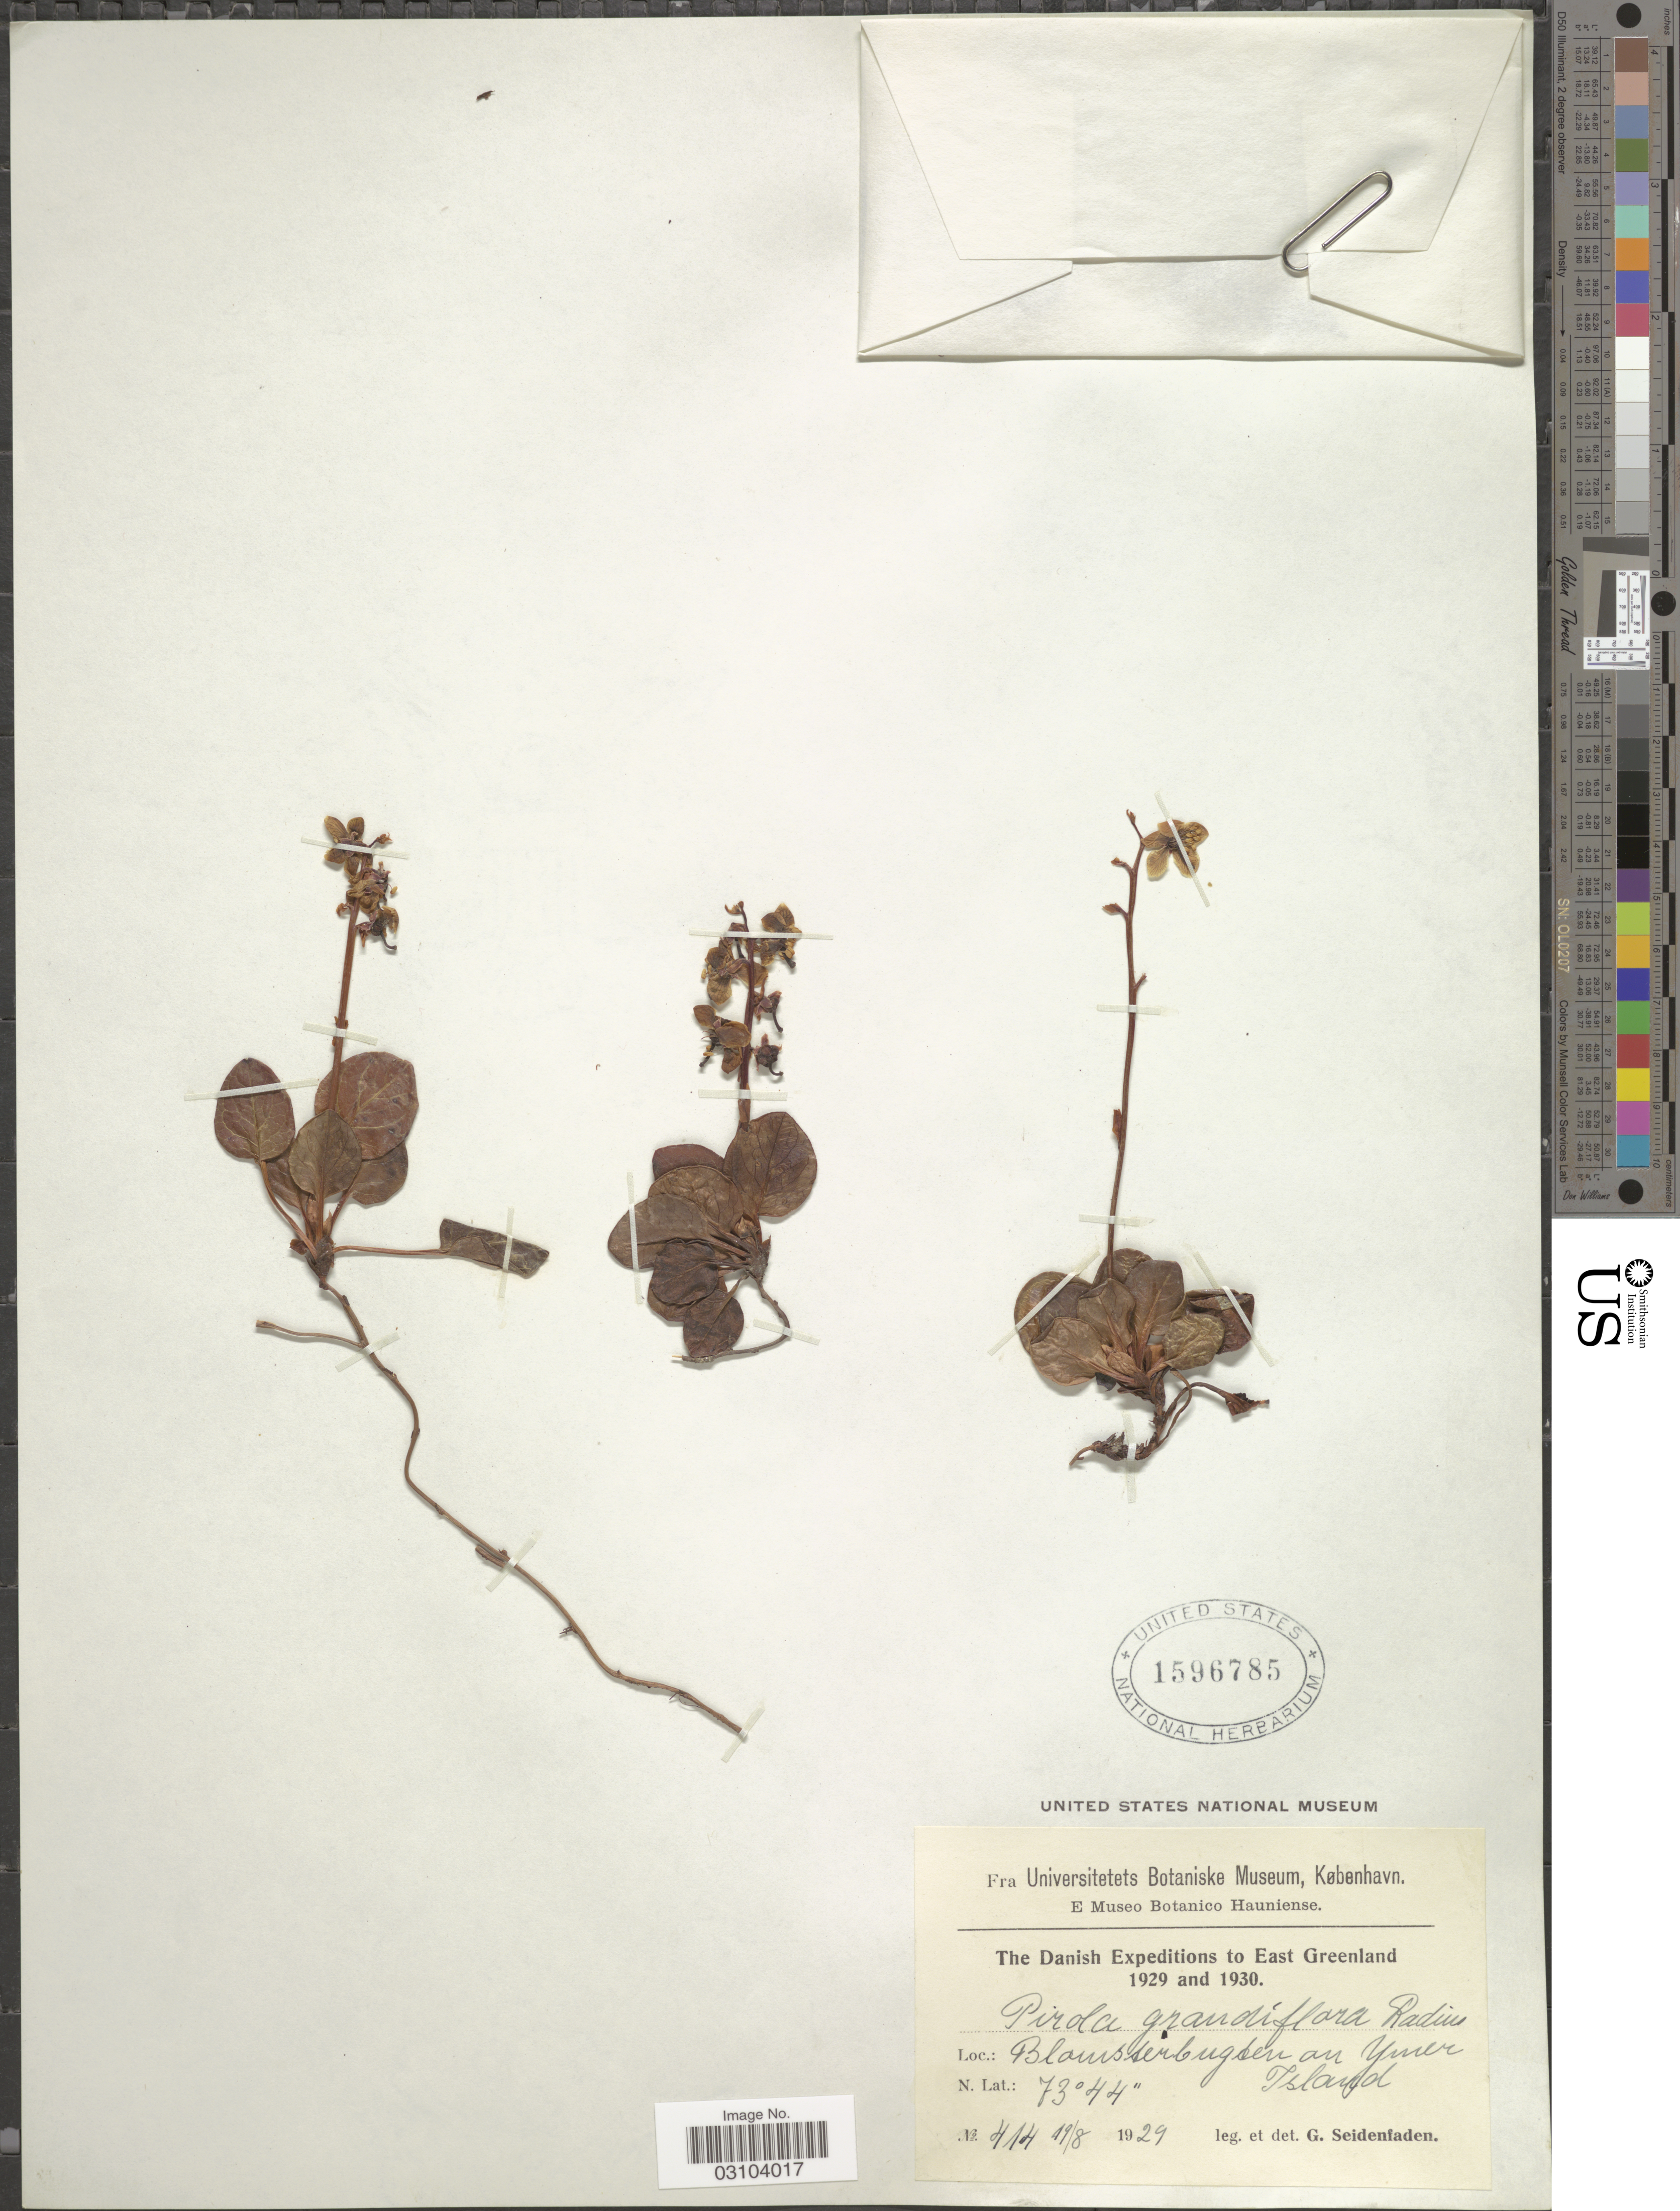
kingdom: Plantae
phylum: Tracheophyta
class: Magnoliopsida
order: Ericales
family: Ericaceae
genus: Pyrola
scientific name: Pyrola grandiflora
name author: Radius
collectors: G. Seidenfaden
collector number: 414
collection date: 1929-08-19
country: Greenland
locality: East Greenland. Blomsterbugten an Ymer Island.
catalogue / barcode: US 1596785